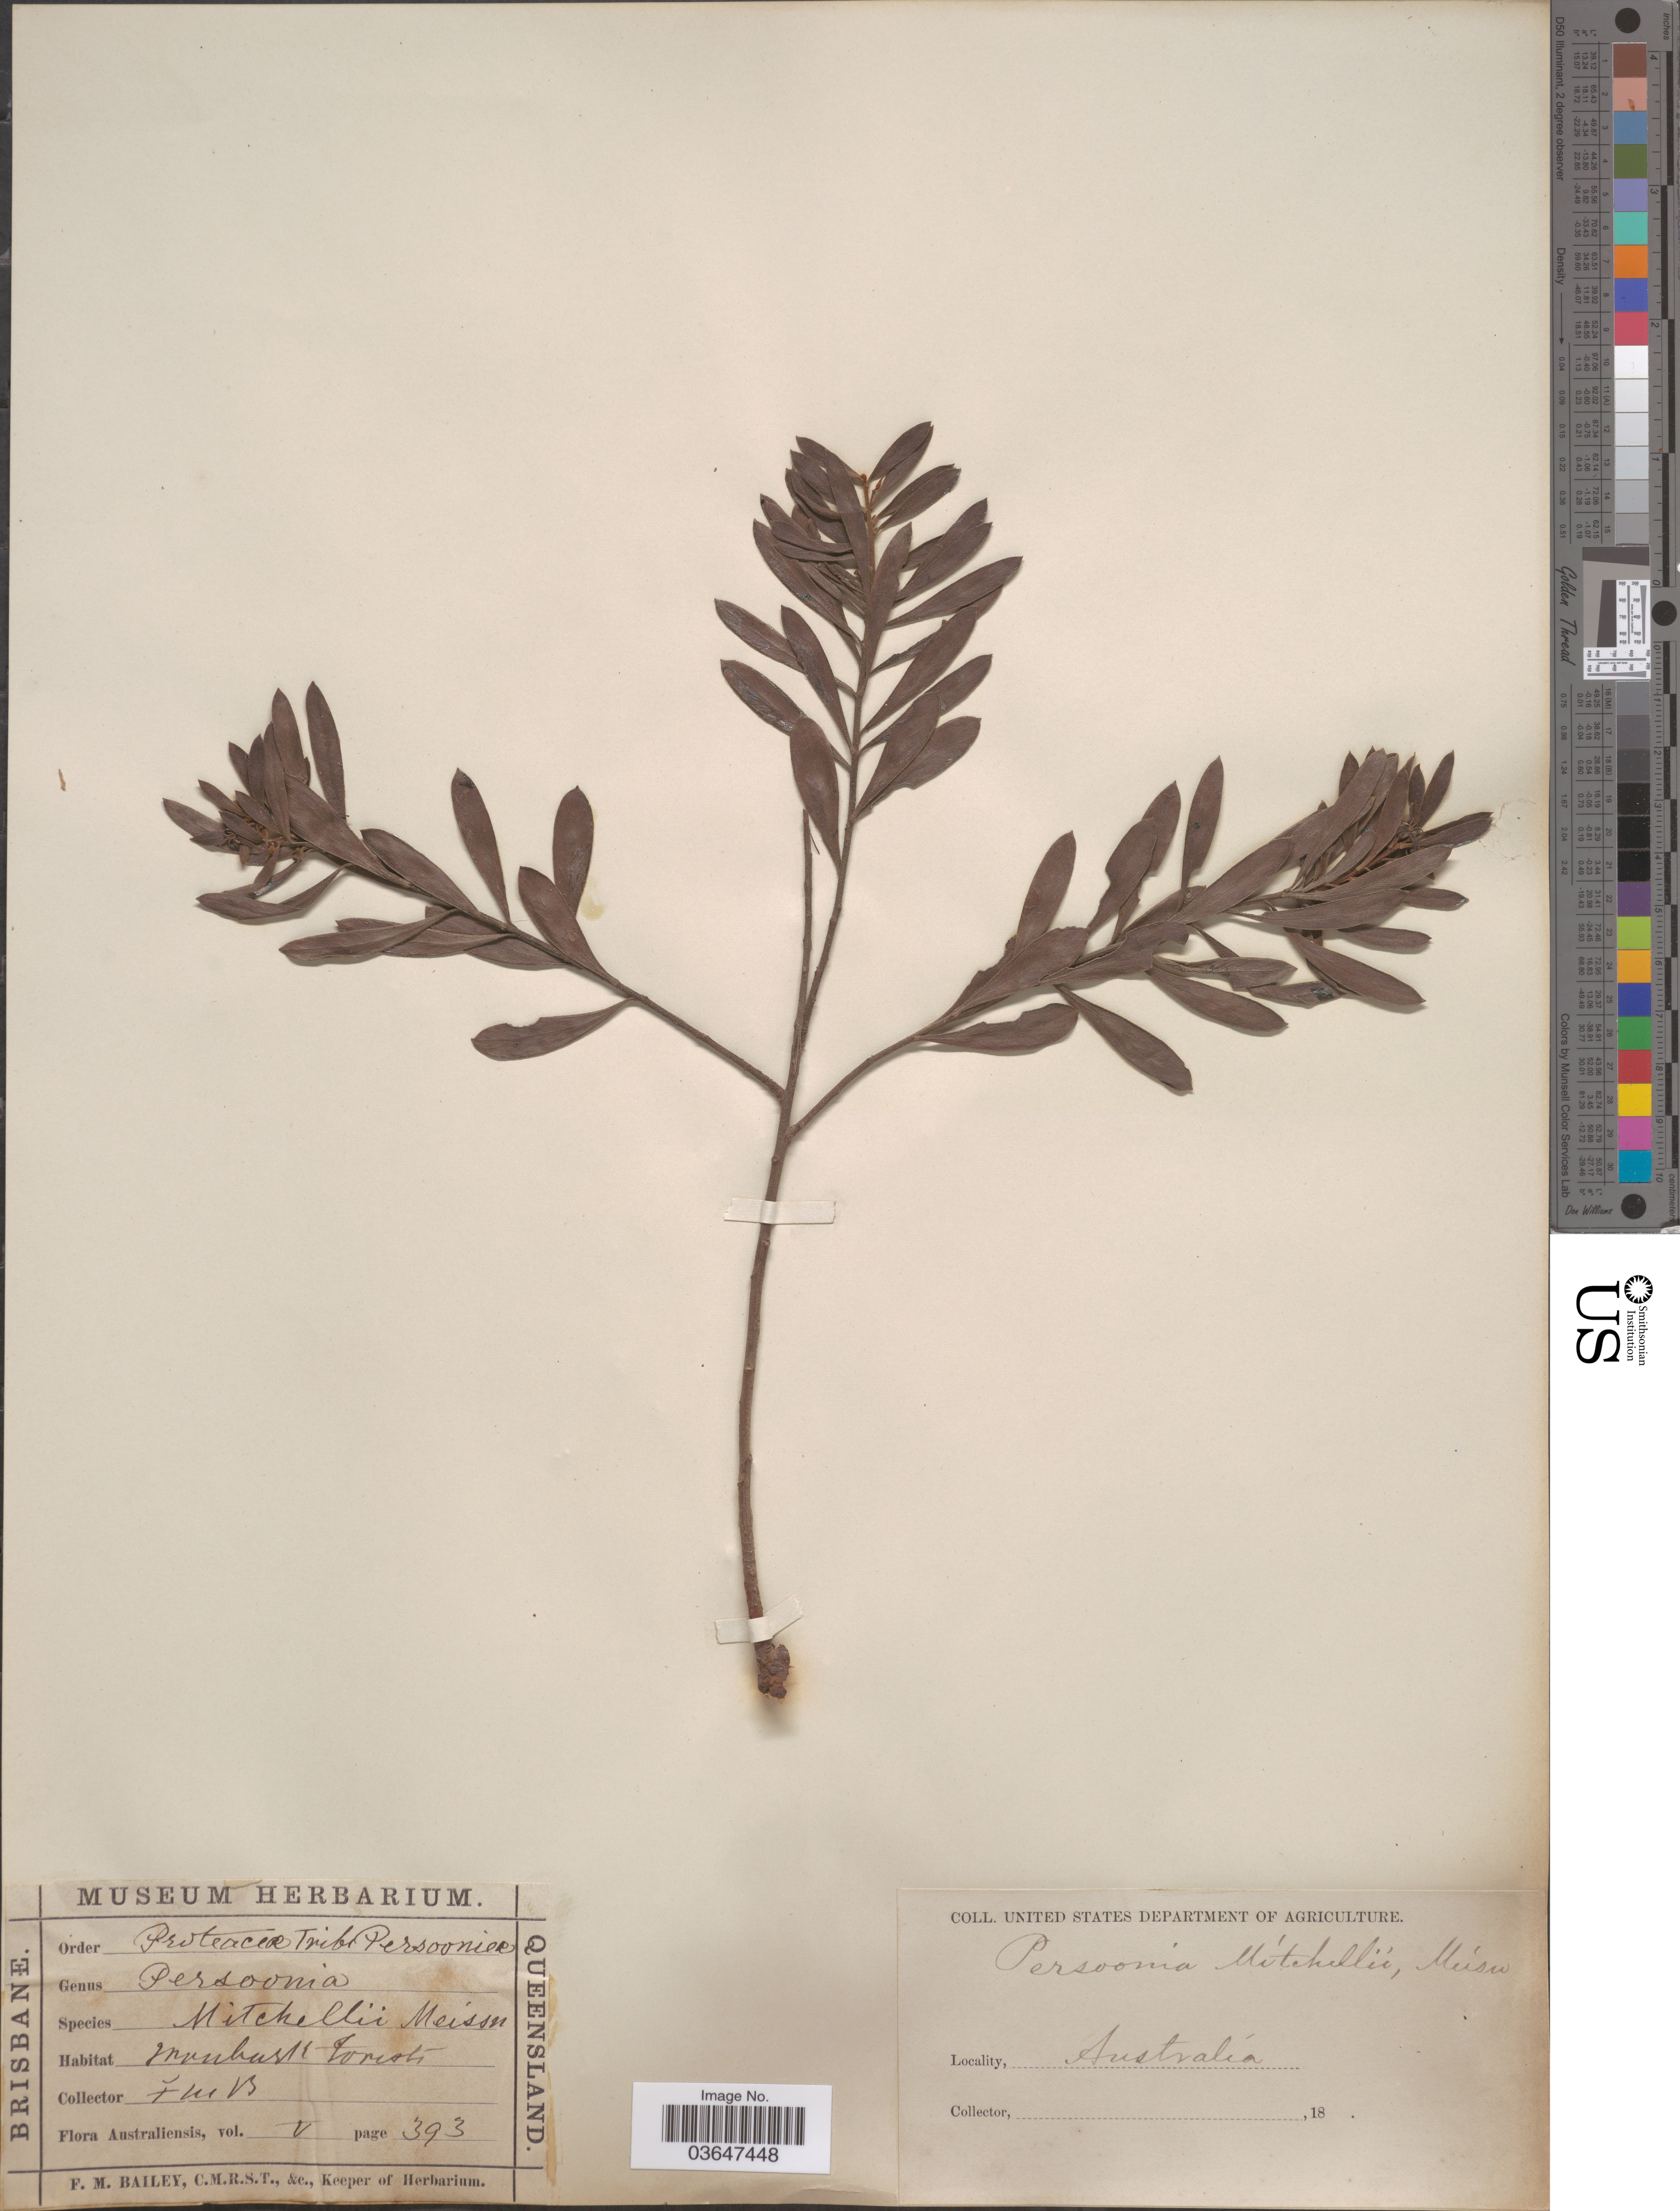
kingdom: Plantae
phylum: Tracheophyta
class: Magnoliopsida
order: Proteales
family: Proteaceae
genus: Persoonia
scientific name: Persoonia mitchellii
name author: Meisn.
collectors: F. M. Bailey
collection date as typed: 18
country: Australia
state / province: Queensland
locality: Brisbane.